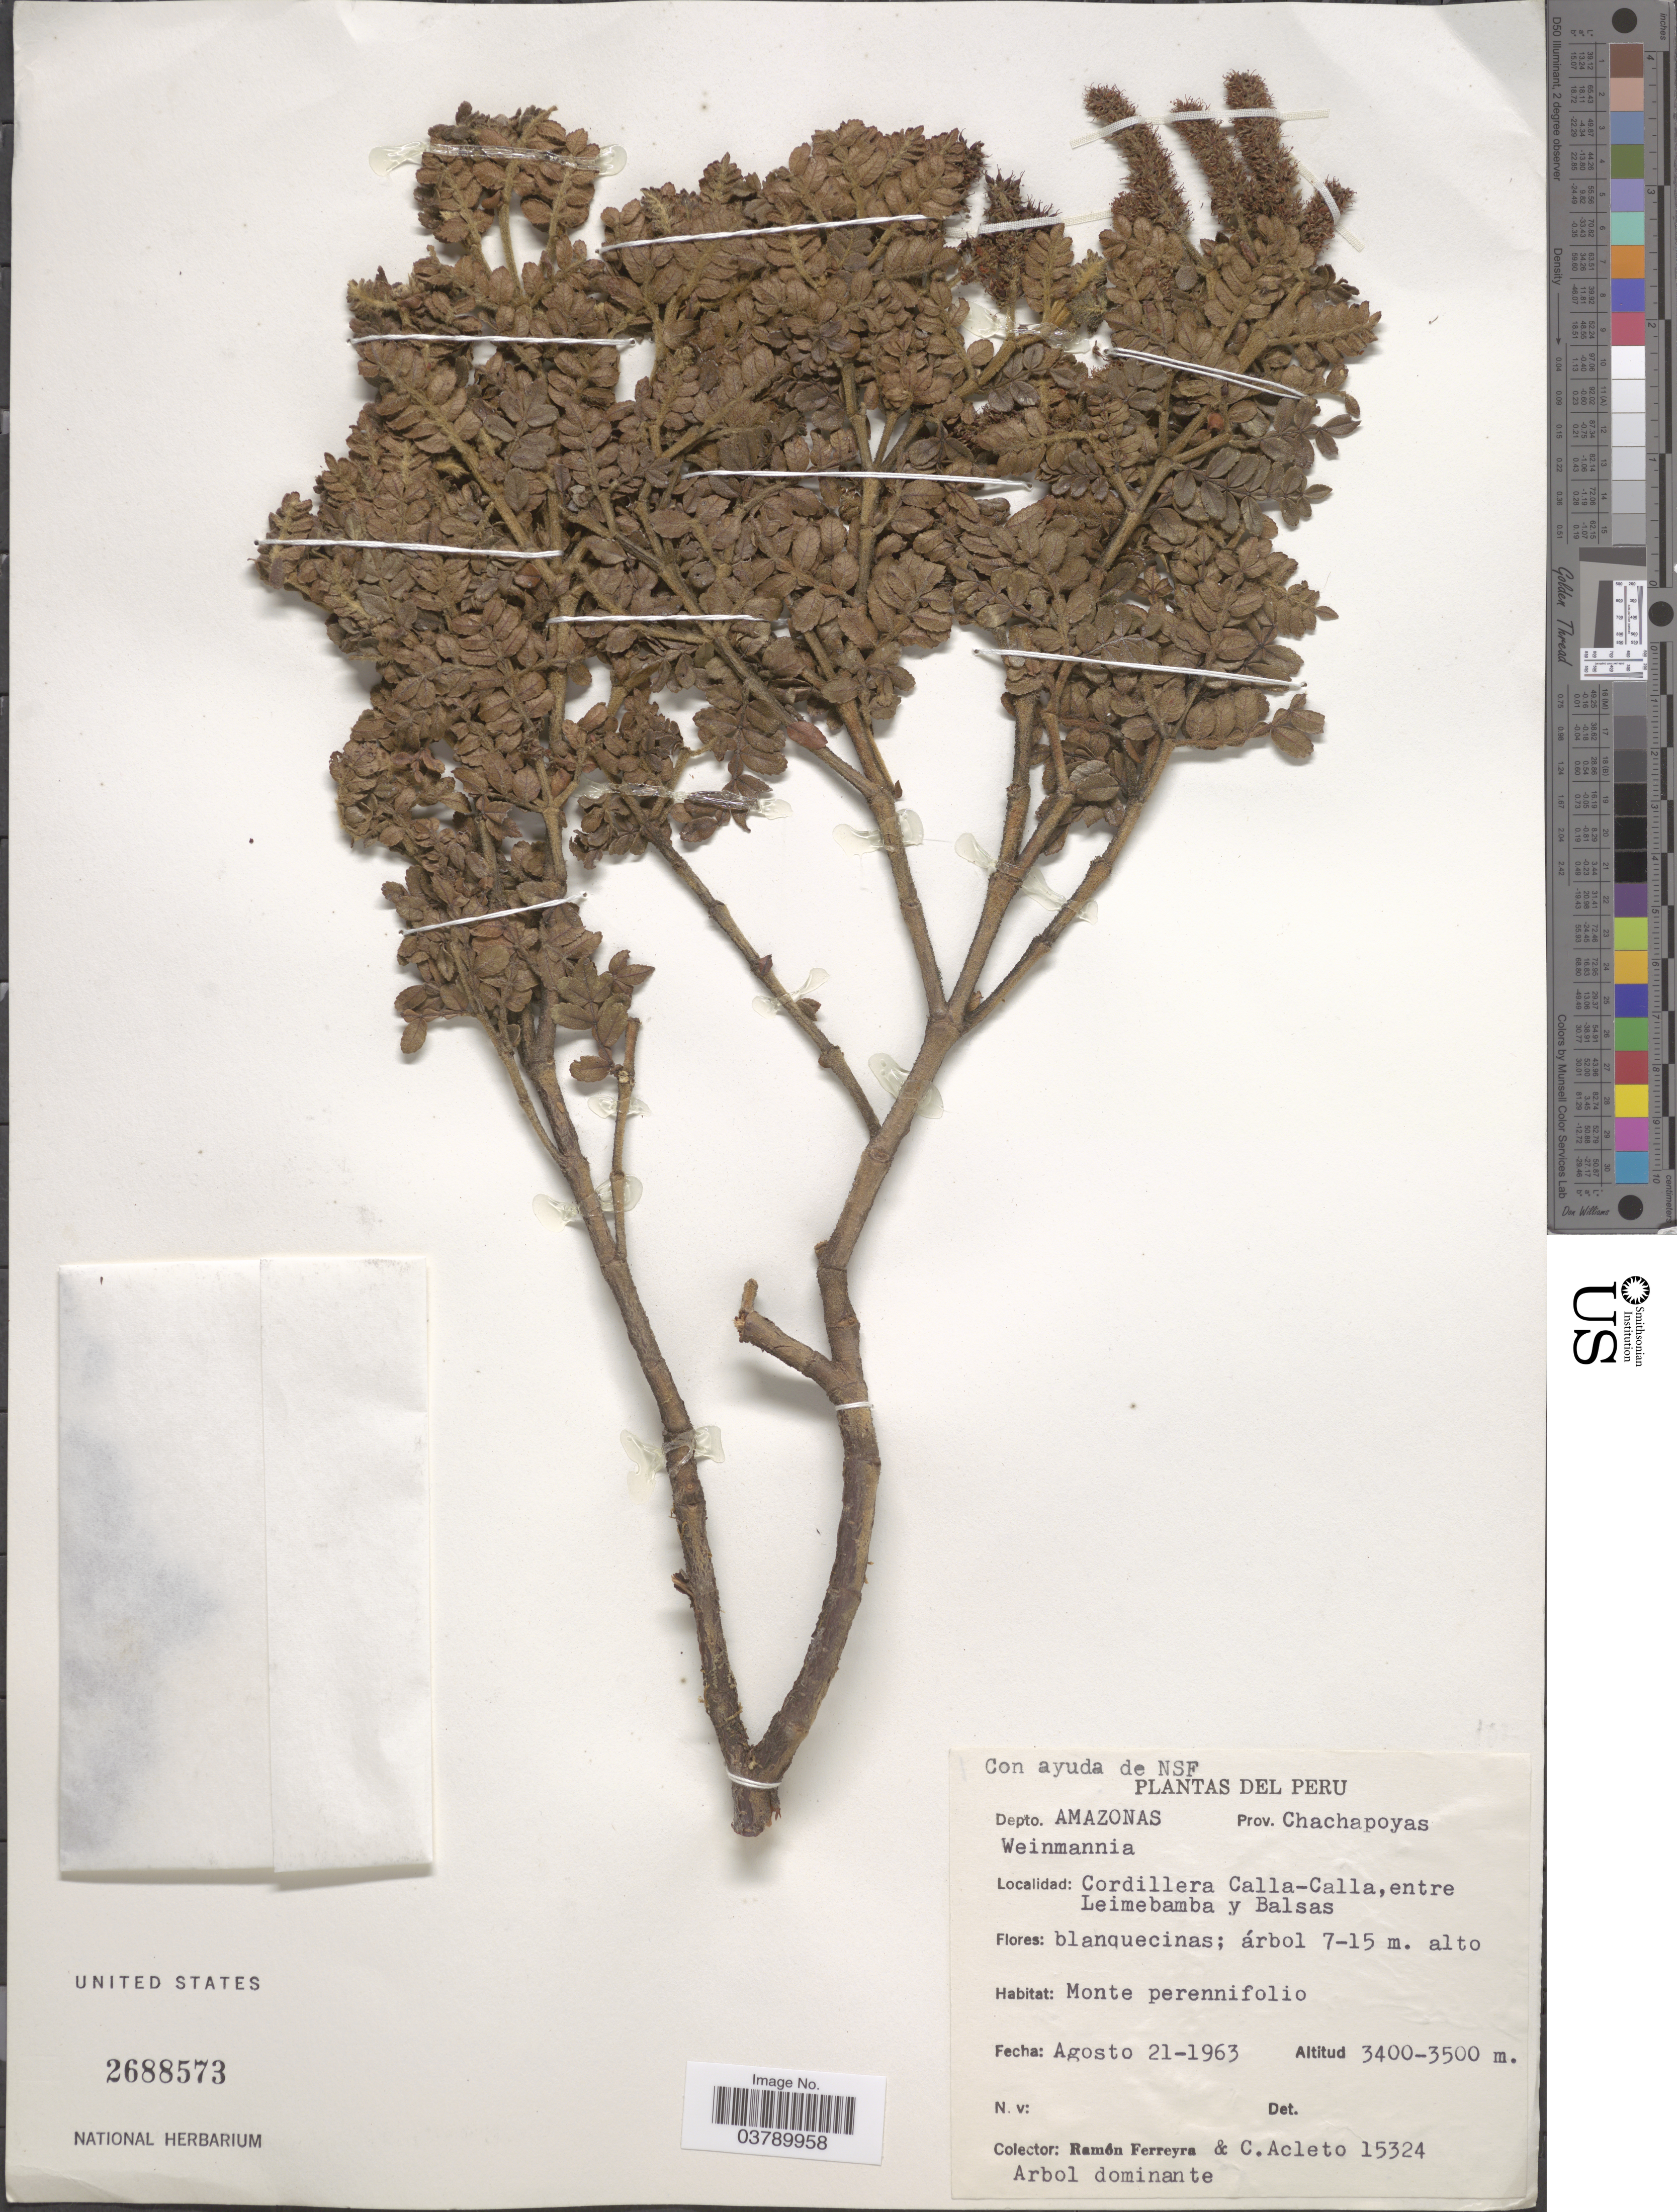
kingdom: Plantae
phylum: Tracheophyta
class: Magnoliopsida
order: Oxalidales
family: Cunoniaceae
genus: Weinmannia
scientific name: Weinmannia sp.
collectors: R. A. Ferreyra & C. Acleto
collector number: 15324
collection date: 1963-08-21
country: Peru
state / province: Amazonas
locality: Depto. Amazonas. Prov. Chachapoyas. Cordillera Calla-Calla, entre Leimebamba y Balsas.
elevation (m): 3400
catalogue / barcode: US 2688573